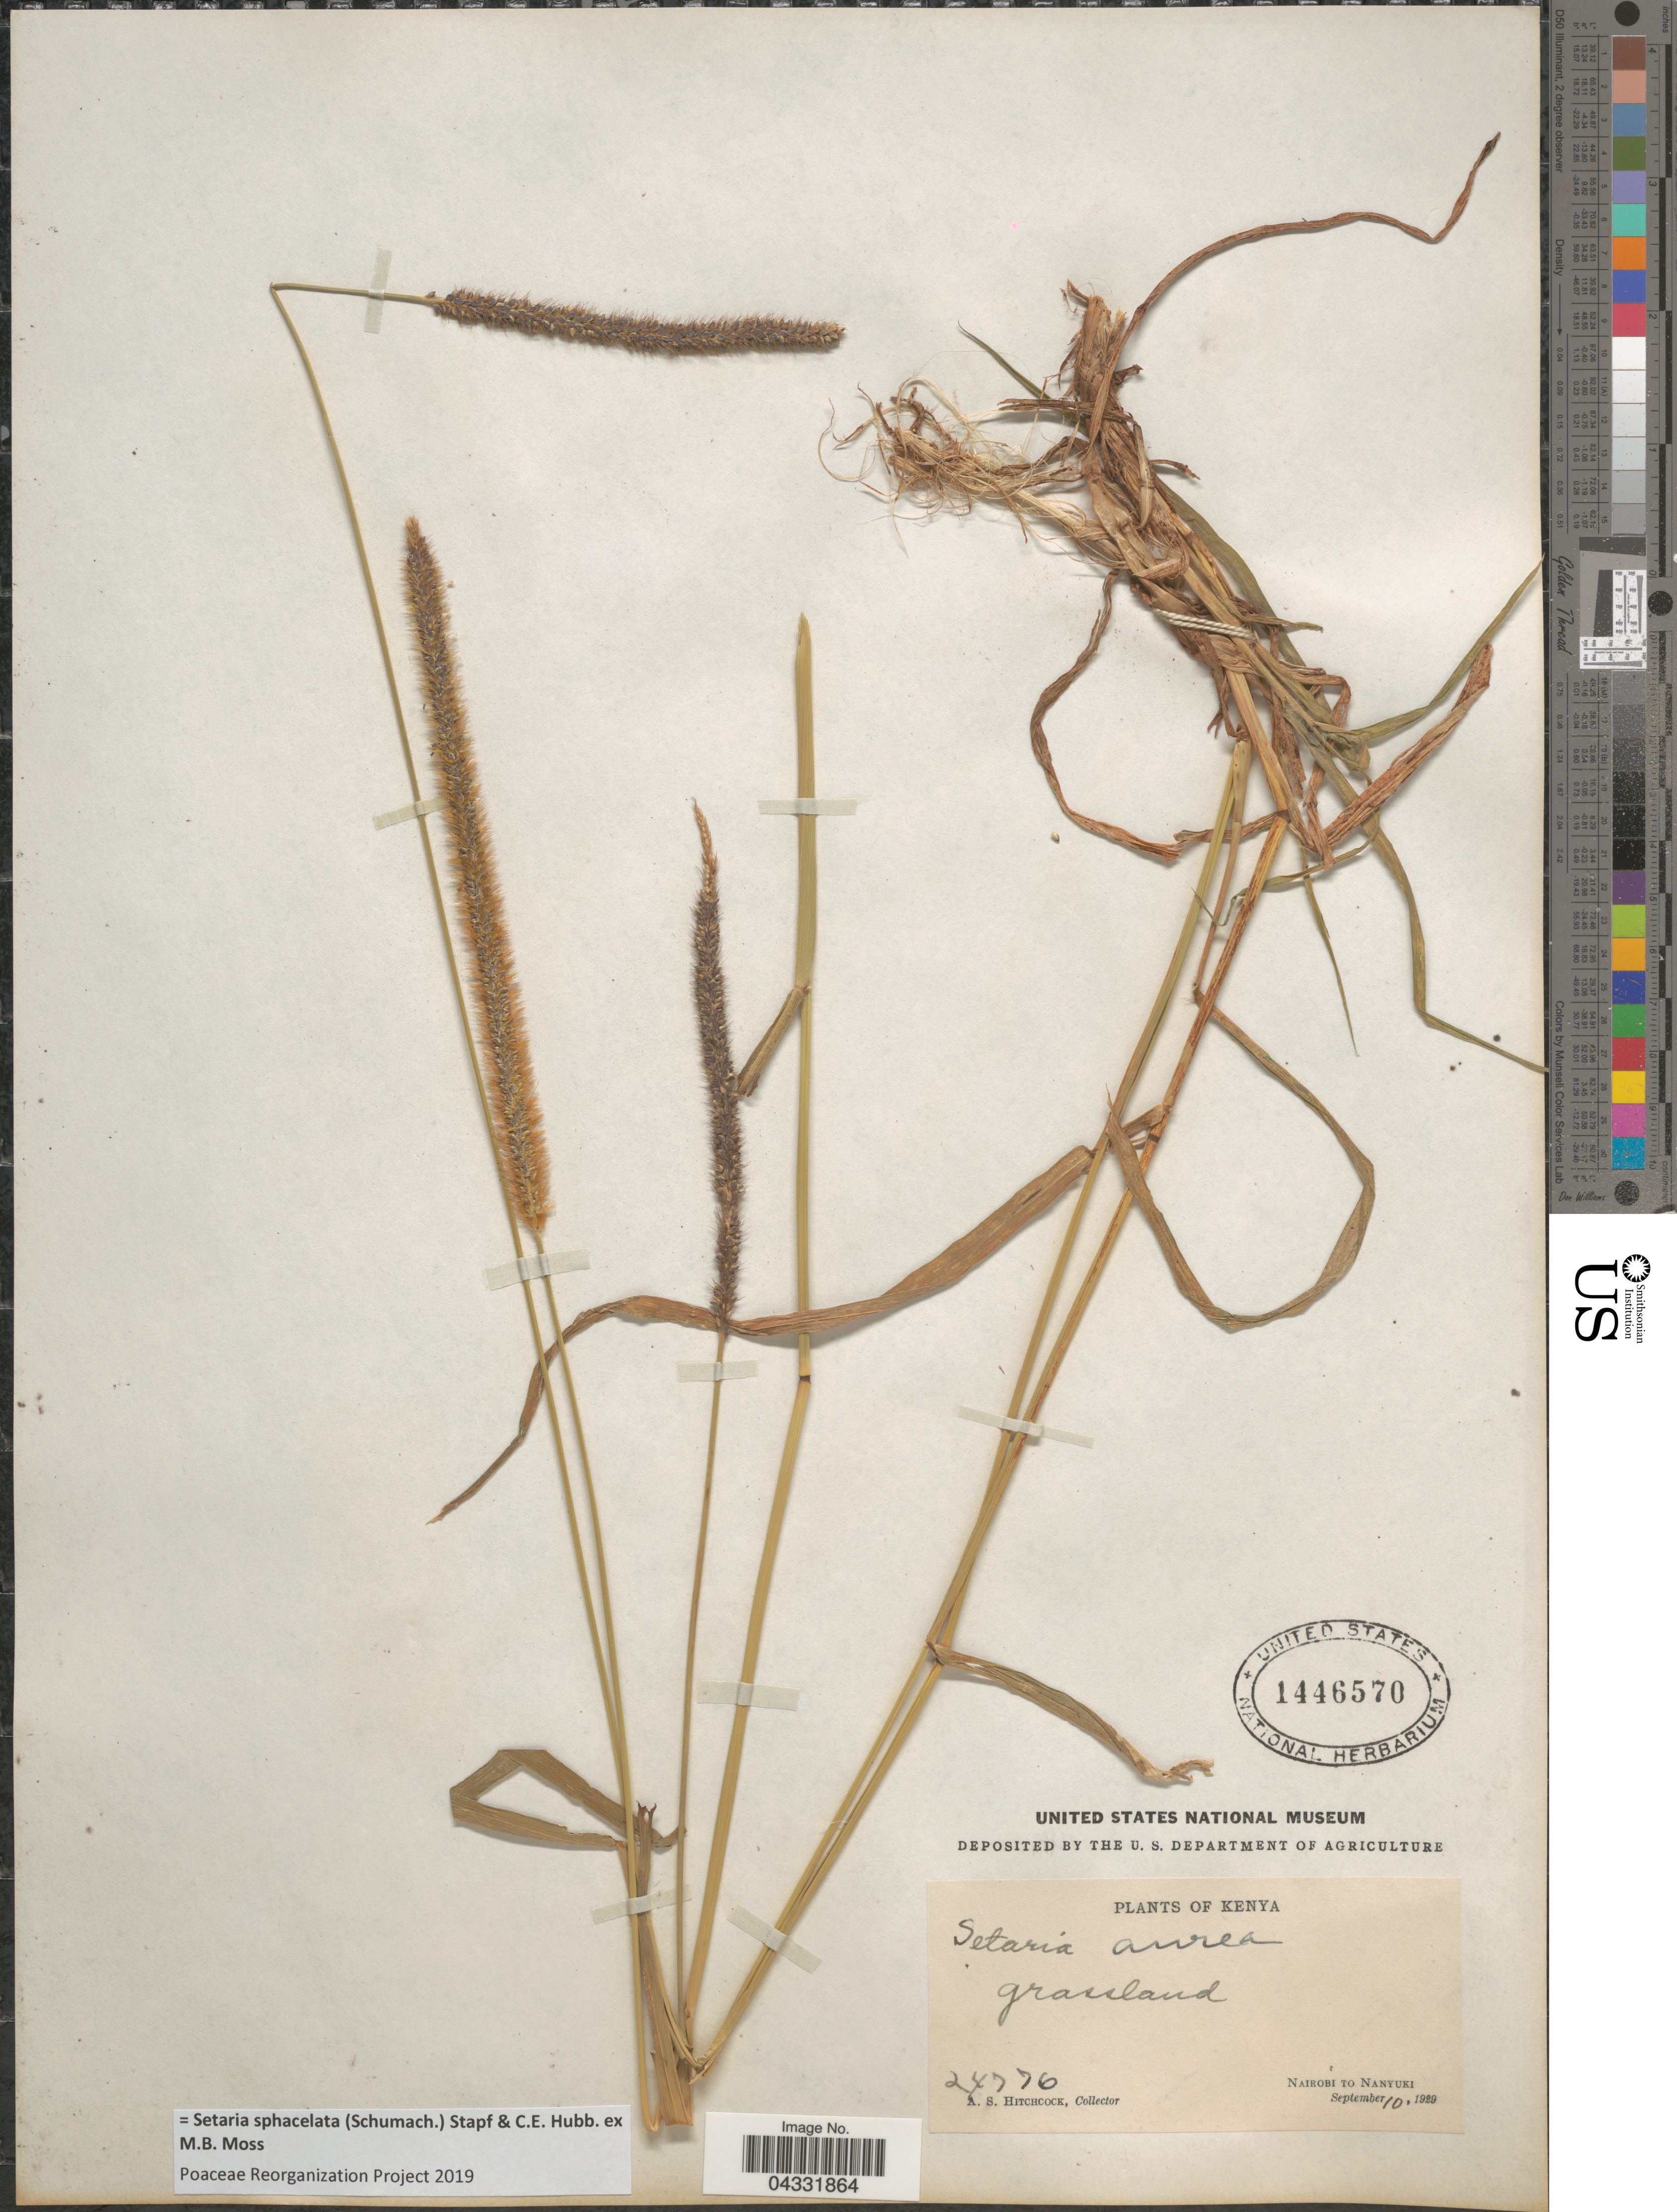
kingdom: Plantae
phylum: Tracheophyta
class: Liliopsida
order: Poales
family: Poaceae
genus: Setaria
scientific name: Setaria sphacelata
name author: (Schumach.) Stapf & Hubb. ex Moss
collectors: A. S. Hitchcock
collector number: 24776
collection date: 1929-09-10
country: Kenya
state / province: Nairobi Area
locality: Nairobi to Nanyuki.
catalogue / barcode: US 1446570